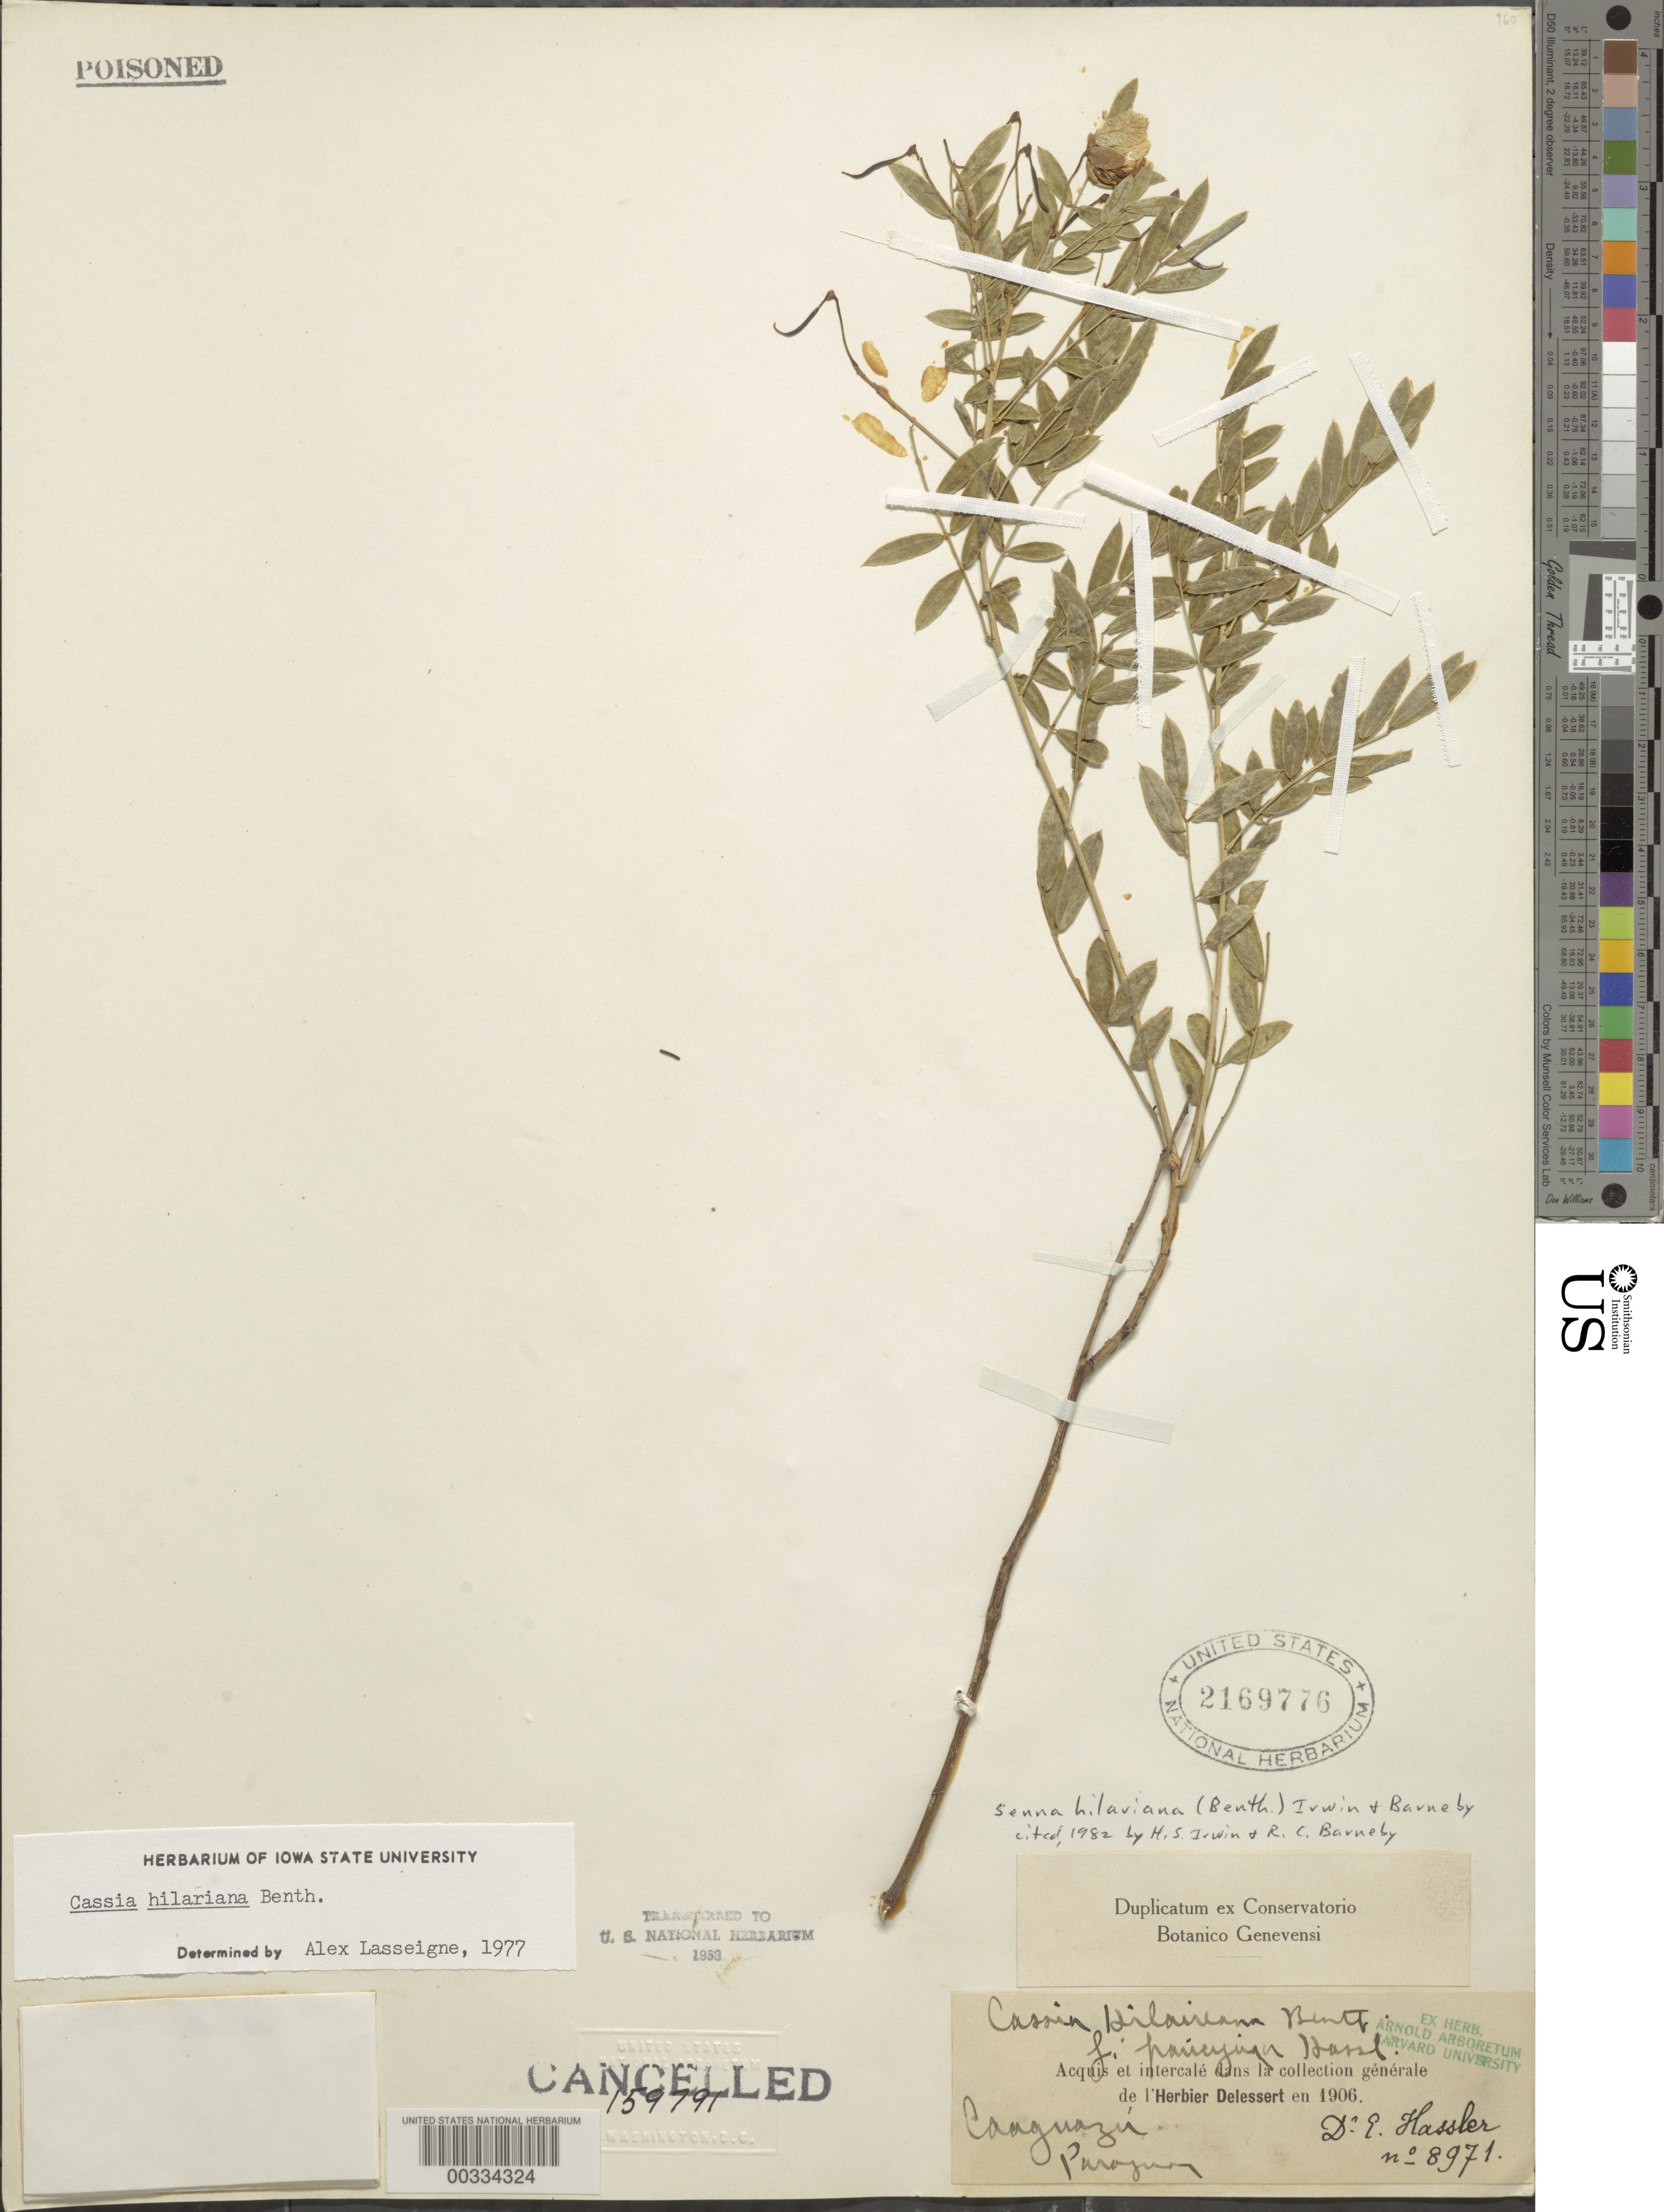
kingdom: Plantae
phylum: Tracheophyta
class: Magnoliopsida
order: Fabales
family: Fabaceae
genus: Senna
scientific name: Senna hilariana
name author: (Benth.) H.S. Irwin & Barneby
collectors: E. Hassler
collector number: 8971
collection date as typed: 1906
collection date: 1906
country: Paraguay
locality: Caaguazu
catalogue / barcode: US 2169776